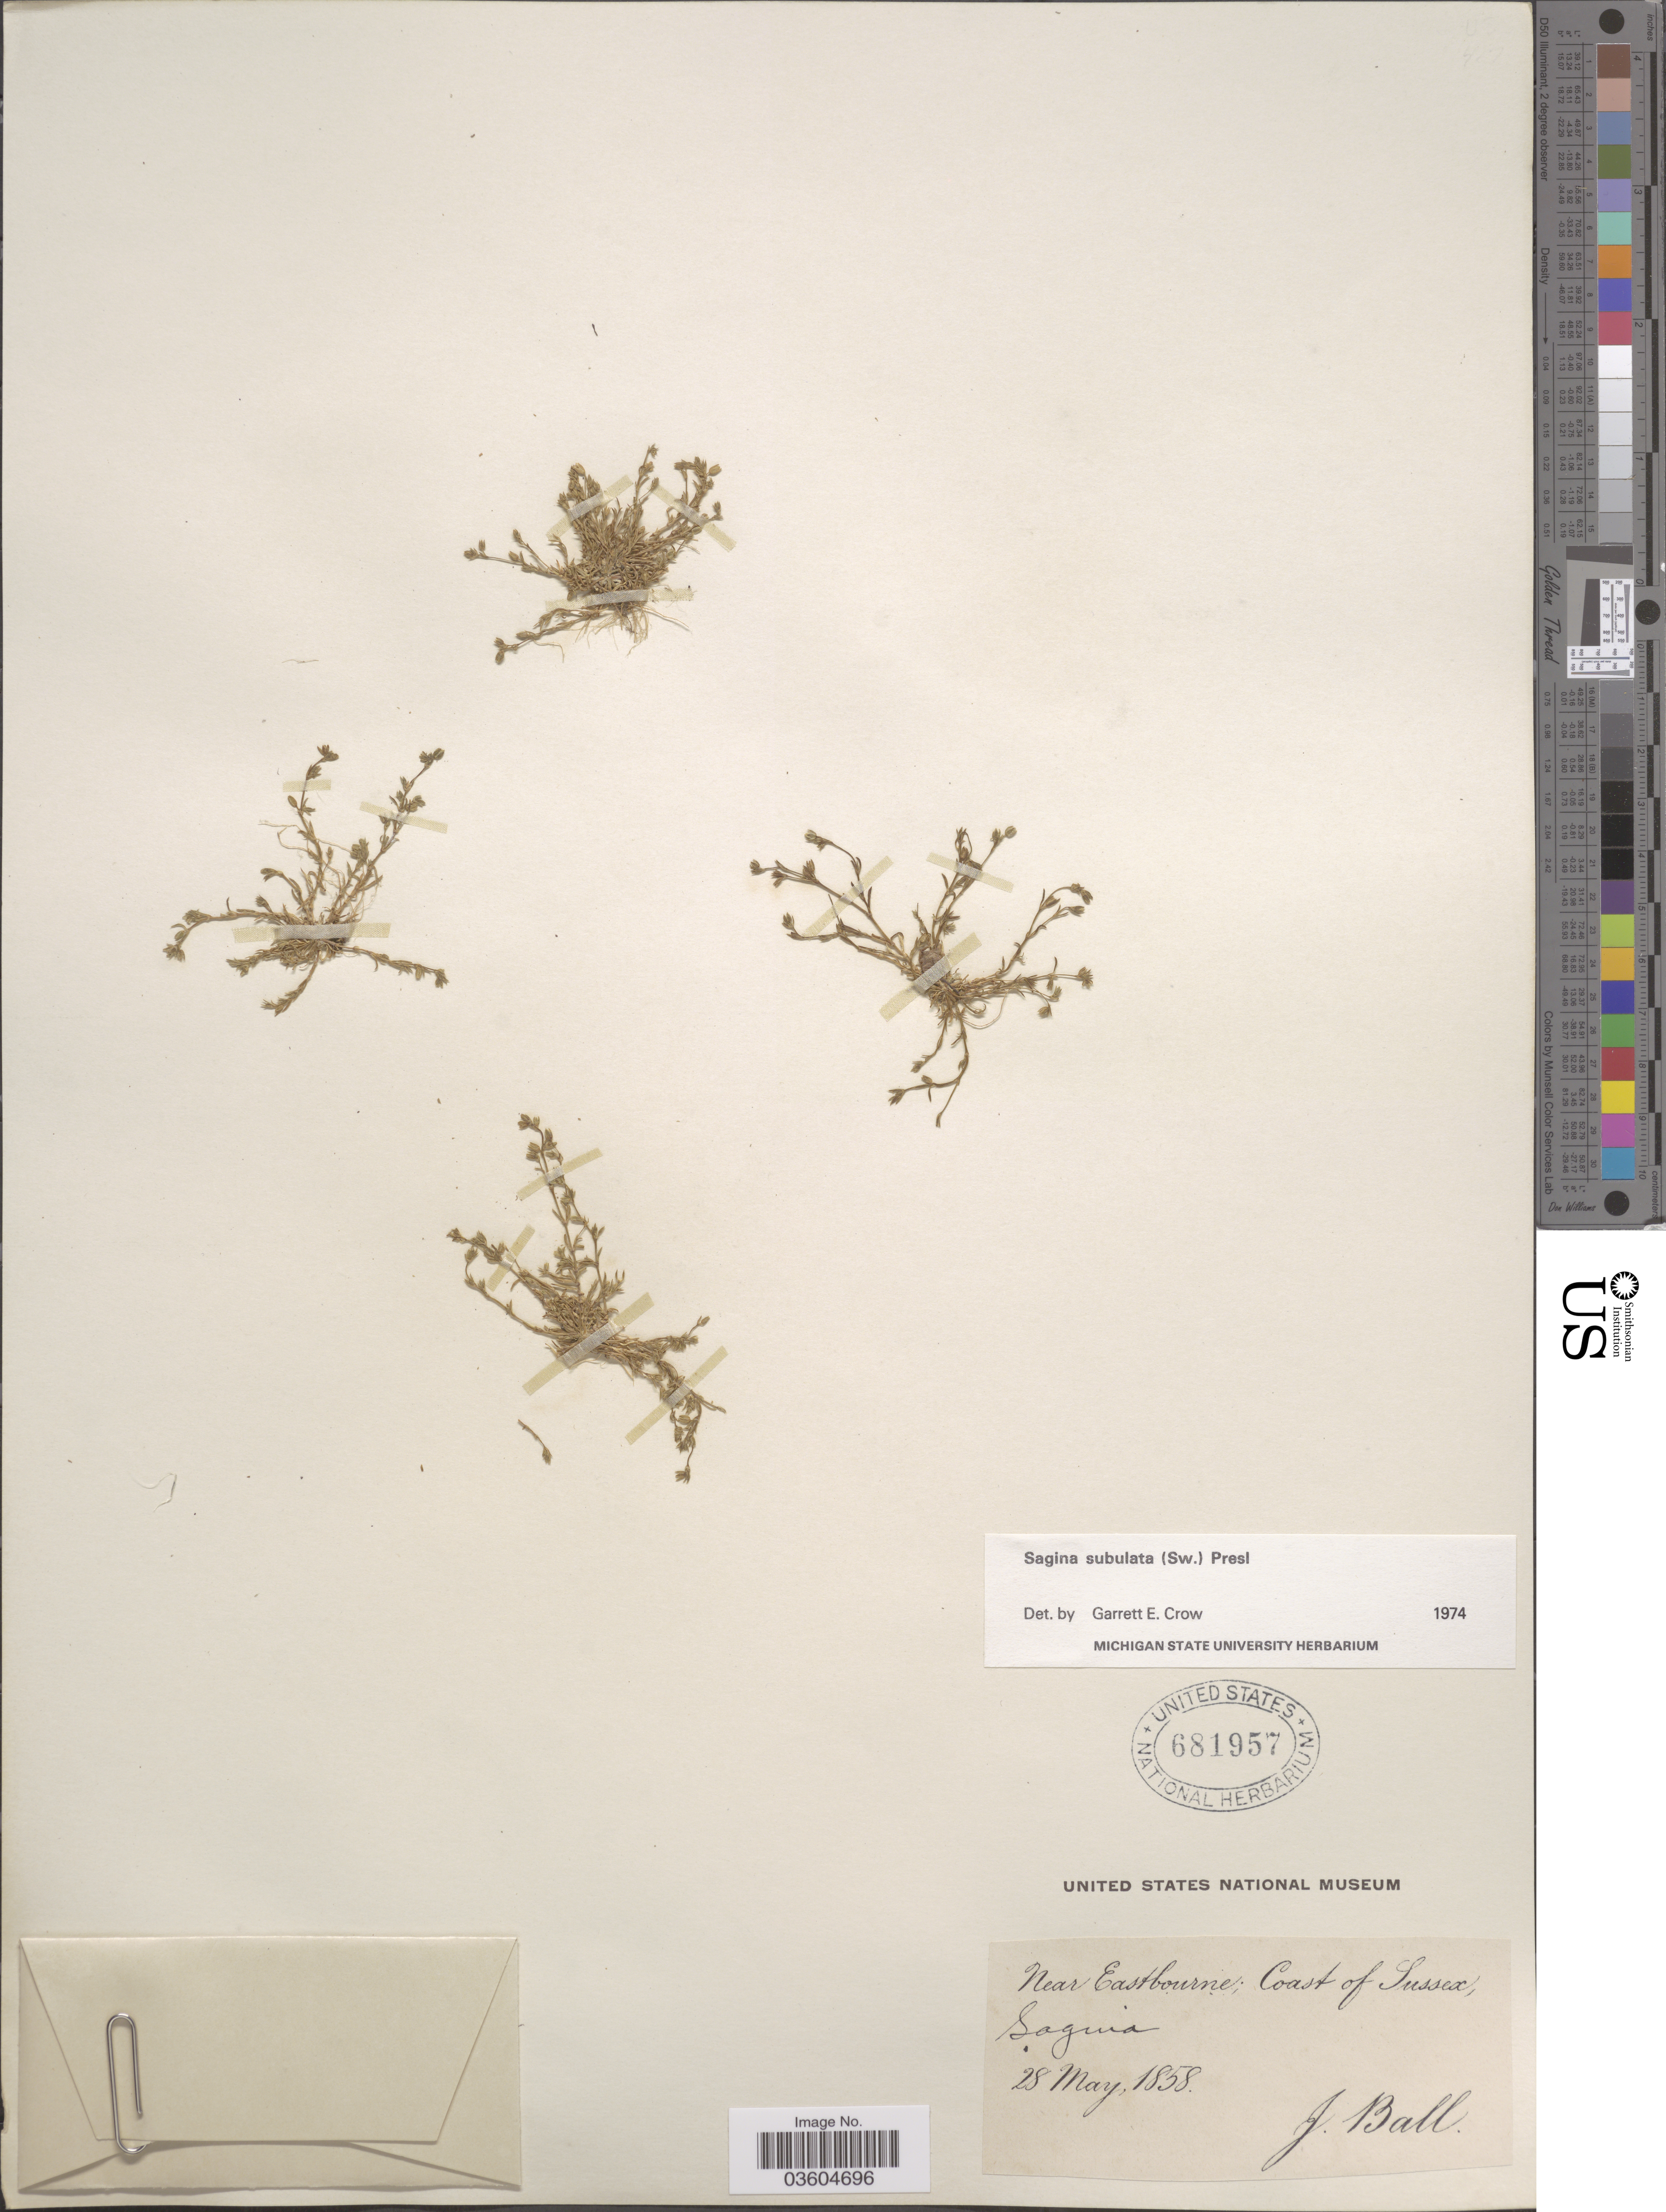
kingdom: Plantae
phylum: Tracheophyta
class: Magnoliopsida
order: Caryophyllales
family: Caryophyllaceae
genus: Sagina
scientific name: Sagina subulata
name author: (Sw.) C. Presl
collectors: J. Ball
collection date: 1858-05-28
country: United Kingdom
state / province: England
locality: Near Eastbourne; Coast of Sussex.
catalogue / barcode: US 681957